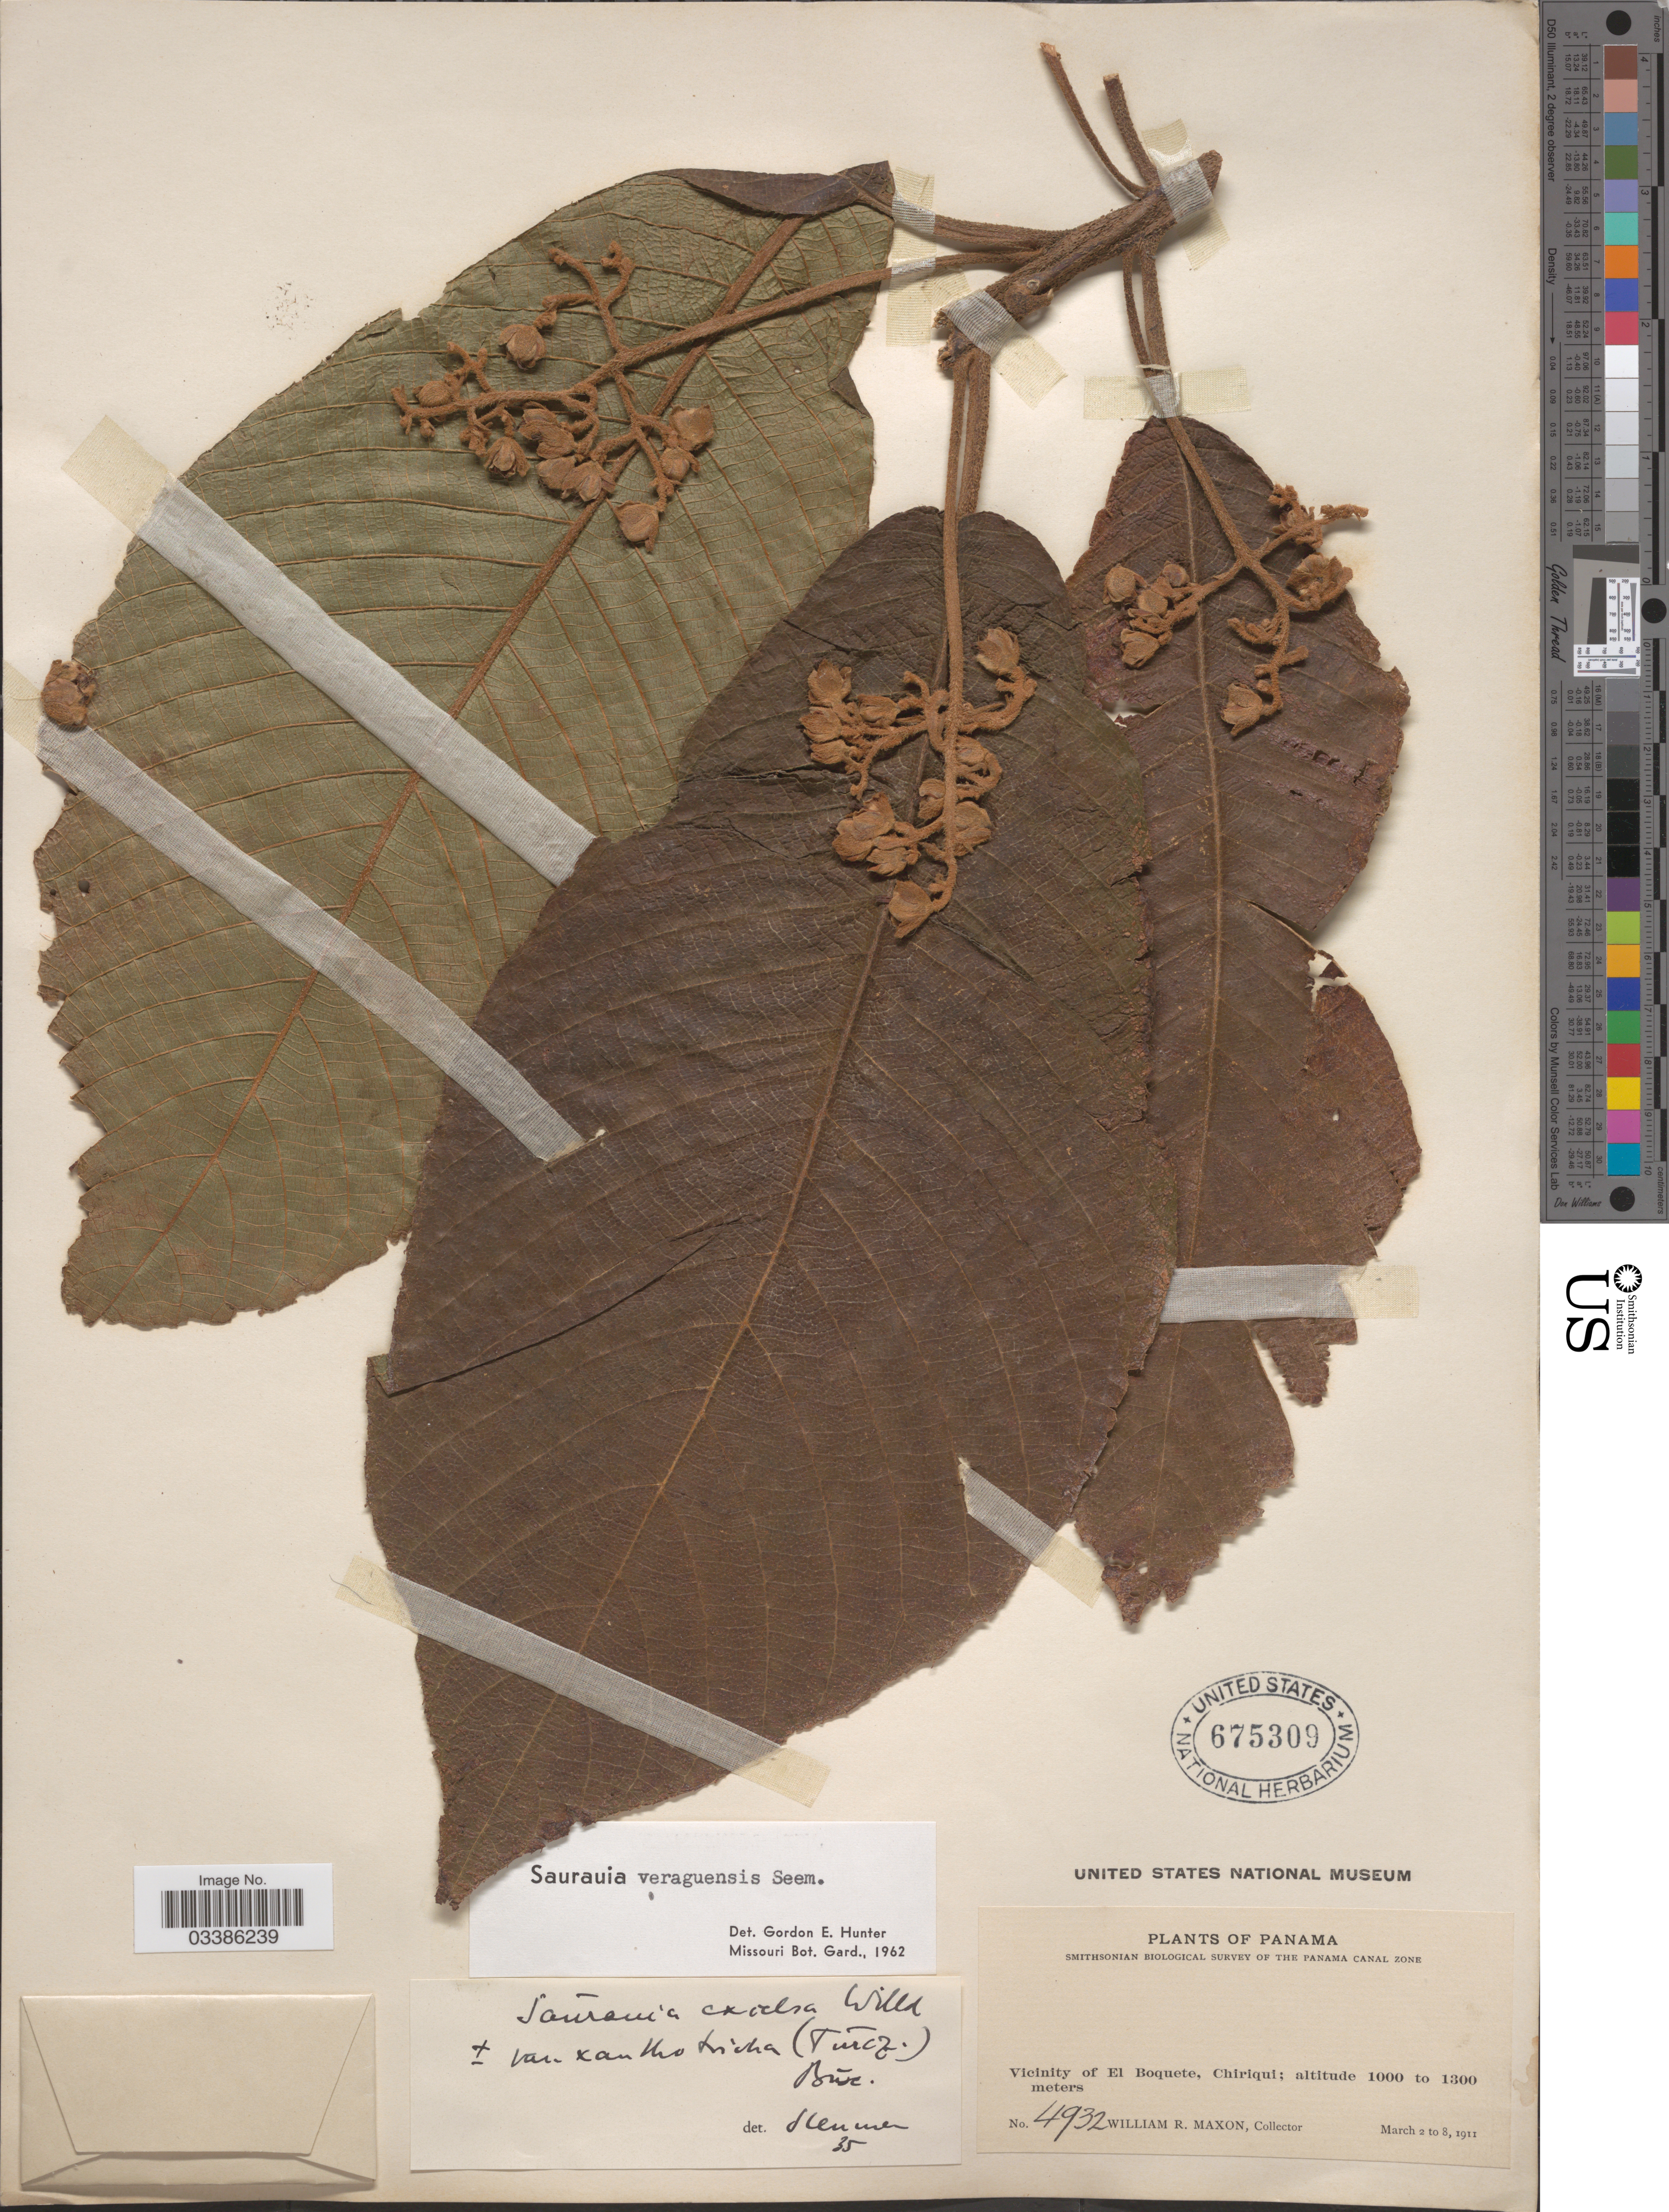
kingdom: Plantae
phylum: Tracheophyta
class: Magnoliopsida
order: Ericales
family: Actinidiaceae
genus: Saurauia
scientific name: Saurauia veraguasensis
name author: Seem.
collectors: W. R. Maxon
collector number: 4932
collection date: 1911-03-02/1911-03-08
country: Panama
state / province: Chiriqui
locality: Vicinity of El Boquete.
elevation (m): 1000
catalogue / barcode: US 675309